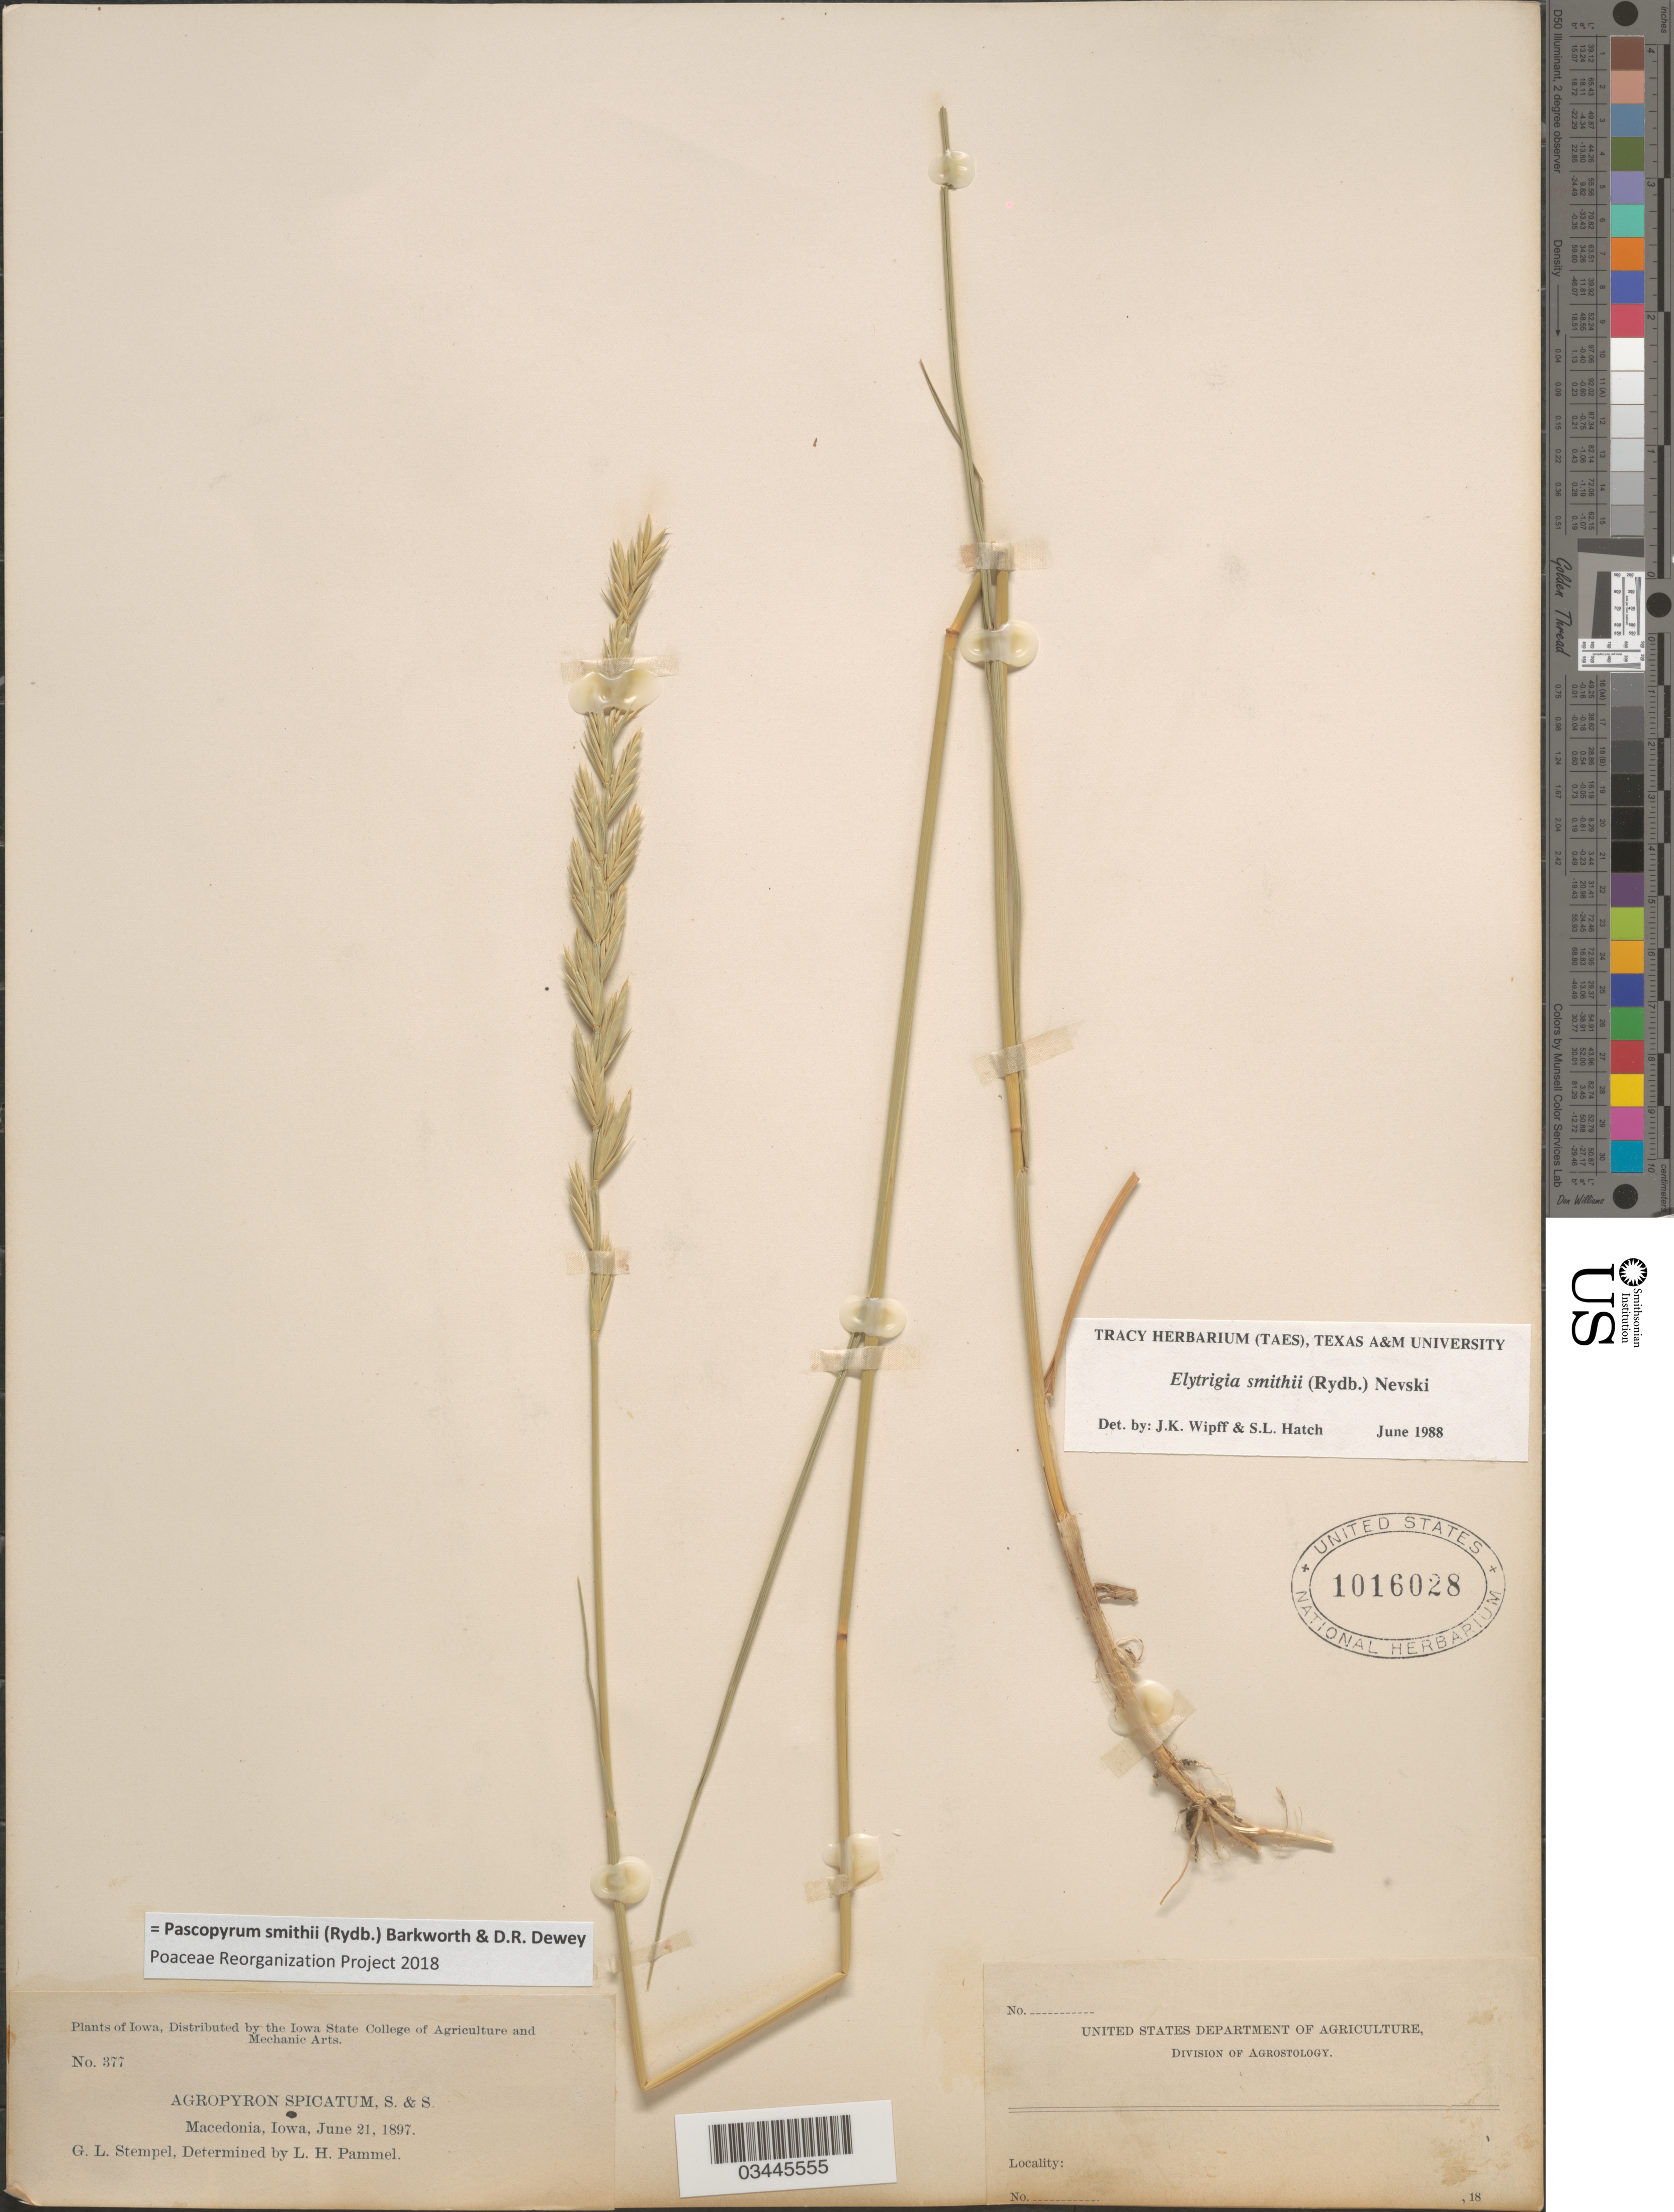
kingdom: Plantae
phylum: Tracheophyta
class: Liliopsida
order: Poales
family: Poaceae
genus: Pascopyrum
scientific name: Pascopyrum smithii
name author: (Rydb.) Barkworth & Dewey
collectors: G. Stempel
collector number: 377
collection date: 1897-06-21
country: United States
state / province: Iowa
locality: Macedonia.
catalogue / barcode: US 1016028